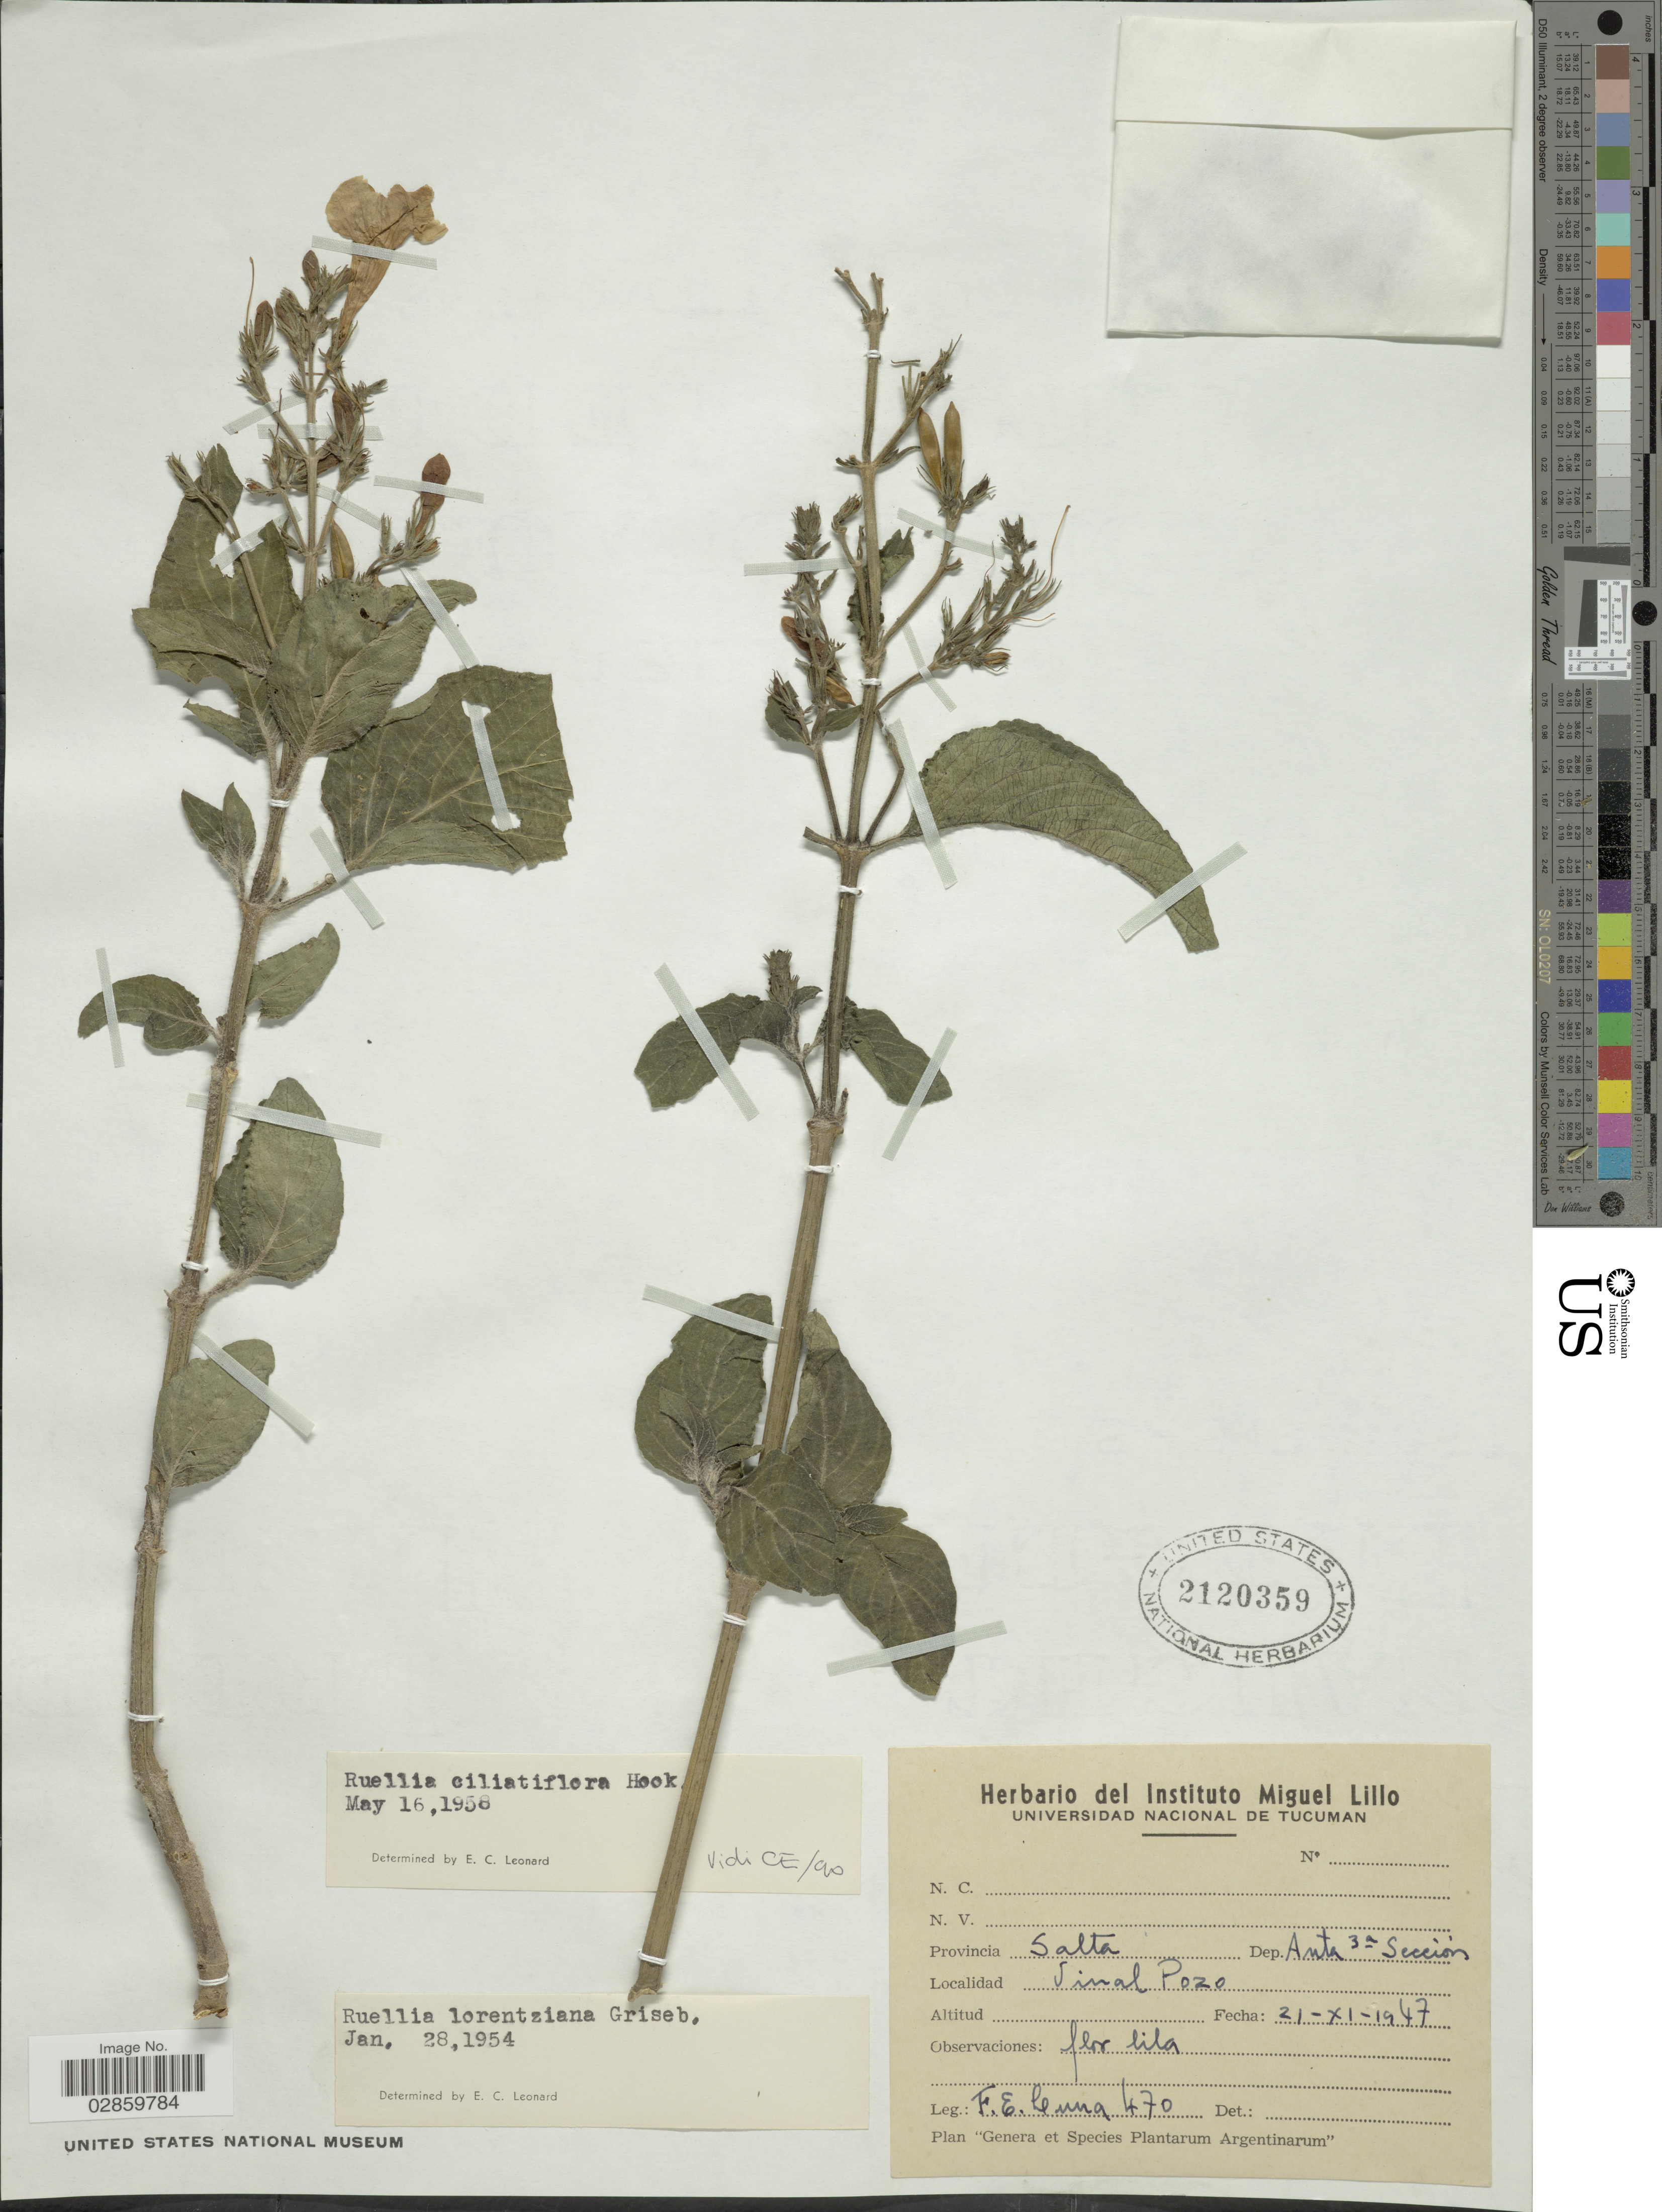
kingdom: Plantae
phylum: Tracheophyta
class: Magnoliopsida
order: Lamiales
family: Acanthaceae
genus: Ruellia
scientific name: Ruellia ciliatiflora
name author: Hook.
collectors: F. E. Luna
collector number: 470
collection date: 1947-11-21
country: Argentina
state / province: Salta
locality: Vinal Pozo. Dep. Anta 3a. Sección.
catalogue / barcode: US 2120359